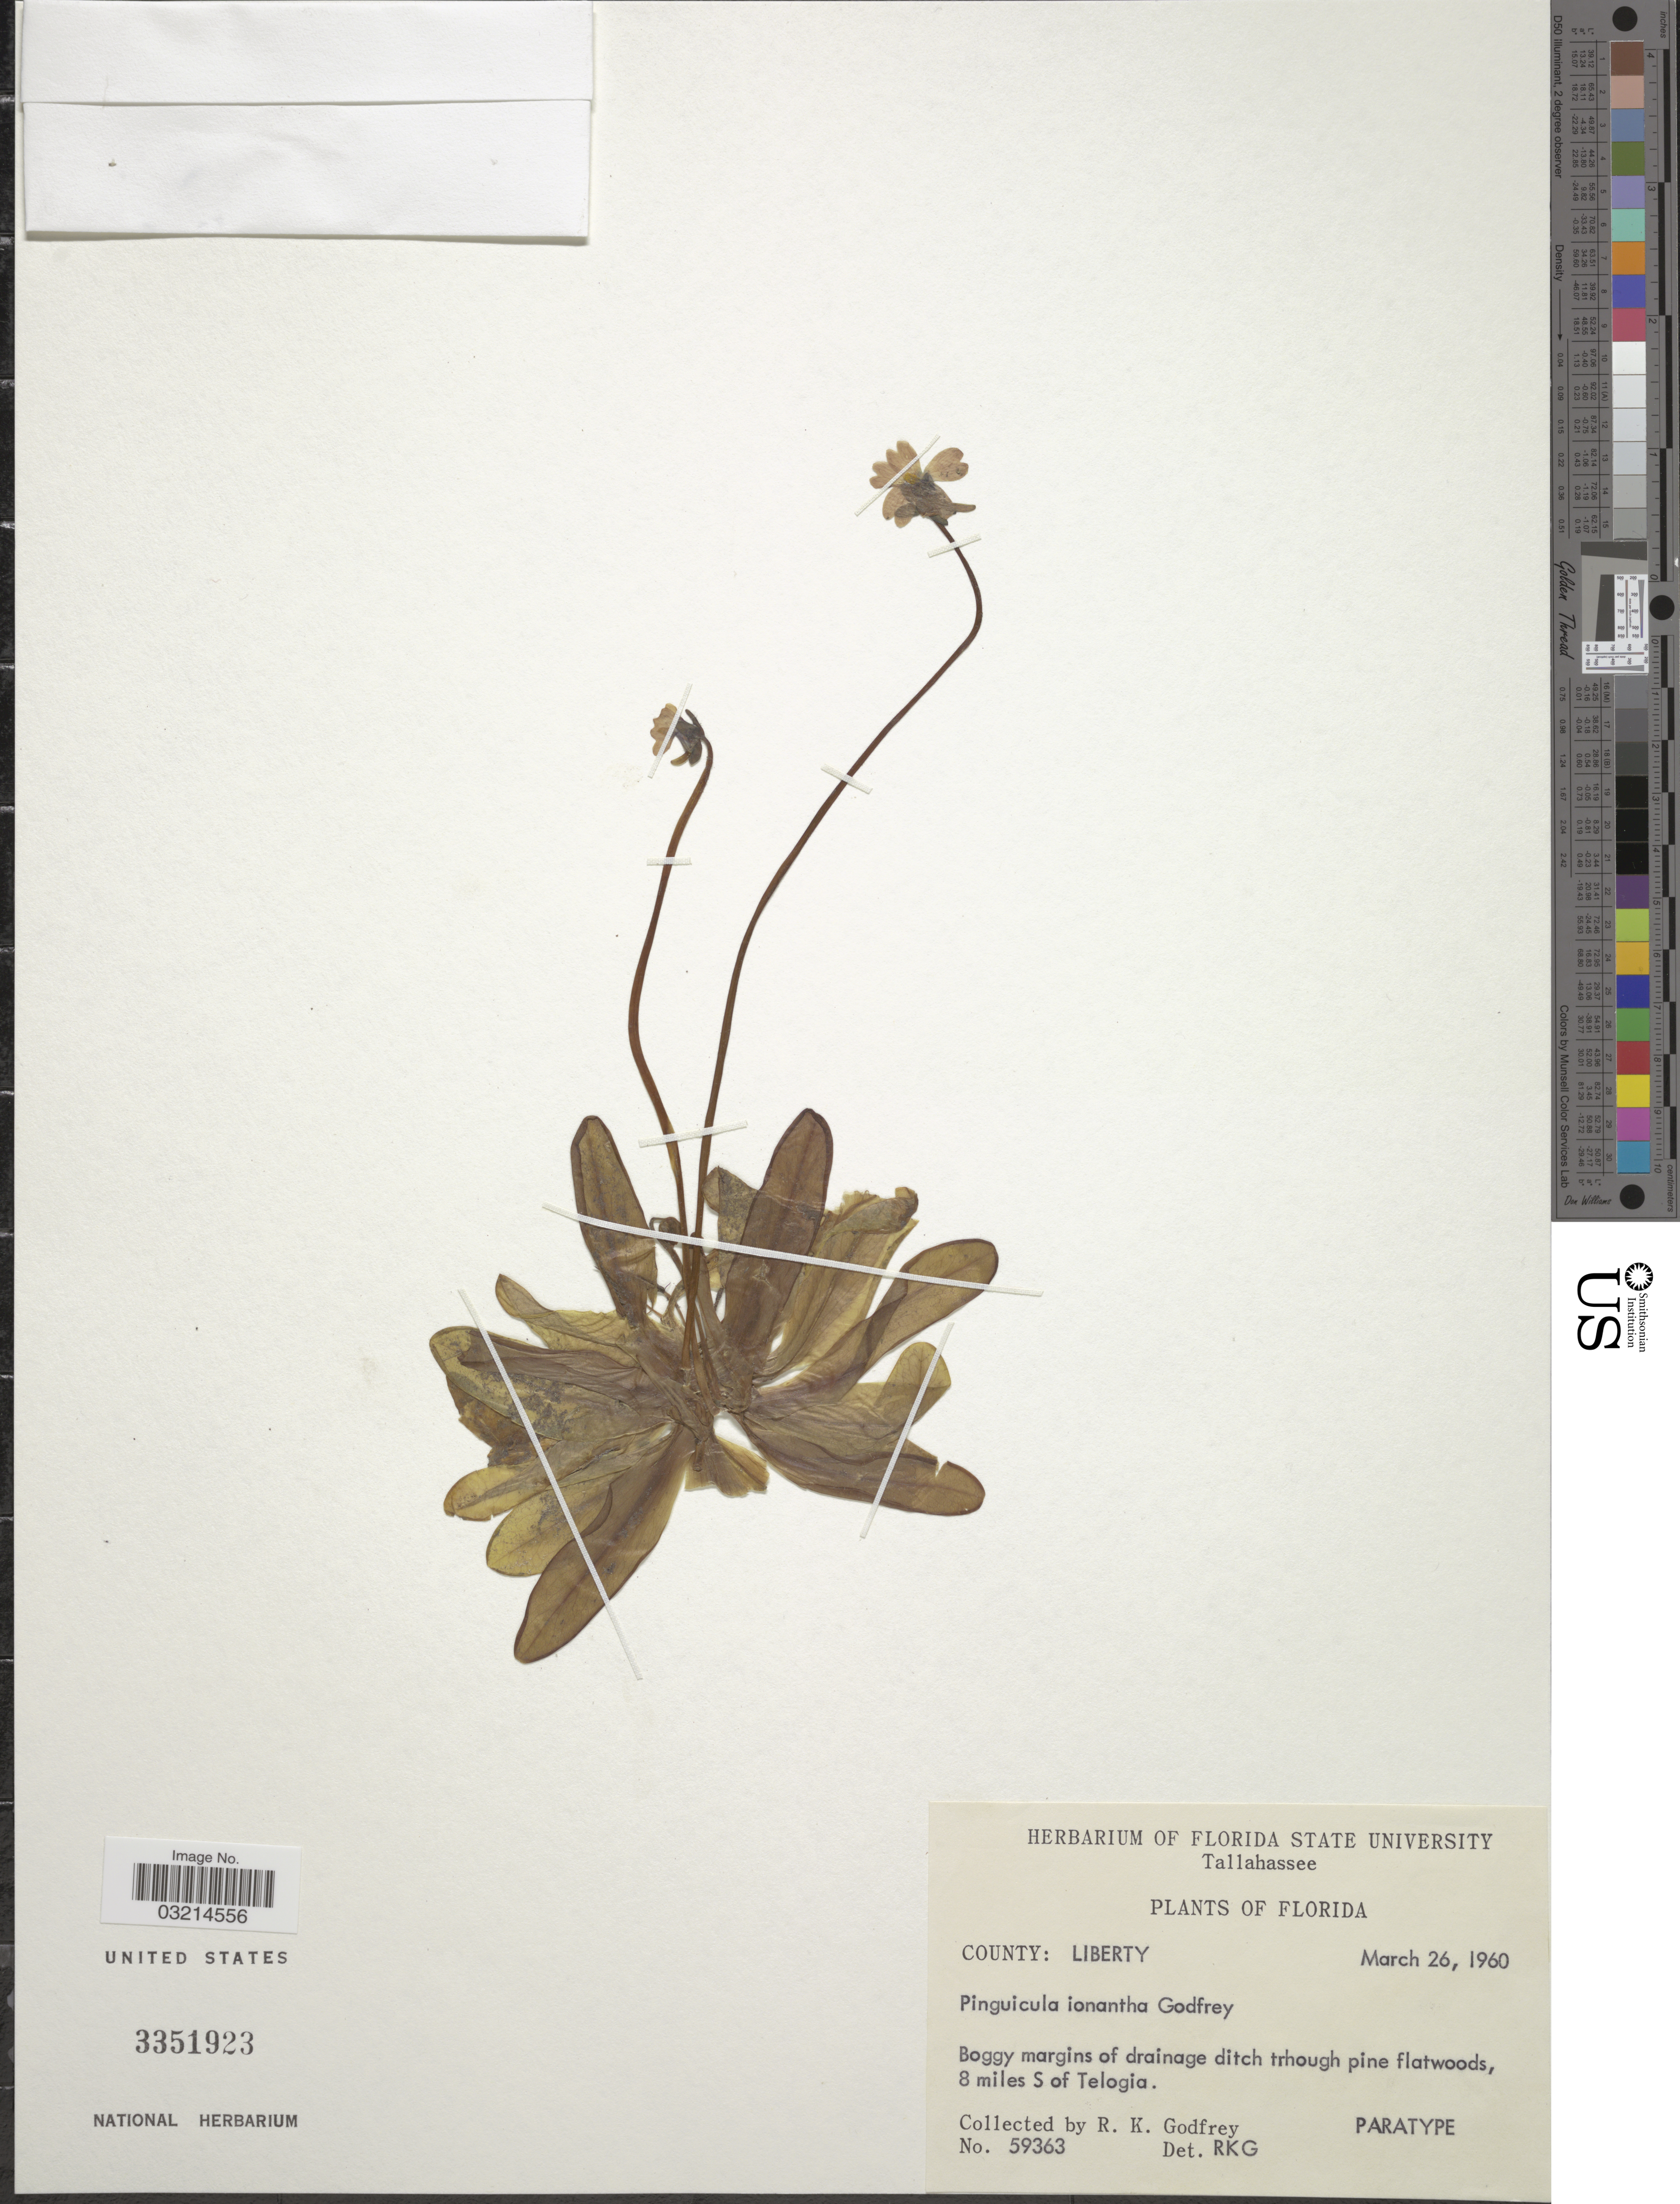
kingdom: Plantae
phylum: Tracheophyta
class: Magnoliopsida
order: Lamiales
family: Lentibulariaceae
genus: Pinguicula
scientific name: Pinguicula ionantha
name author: R.K. Godfrey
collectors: R. K. Godfrey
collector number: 59363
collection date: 1960-03-26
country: United States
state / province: Florida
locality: County: Liberty, Boggy margins of drainage ditch through pine flatwoods, 8 miles S of Telogia.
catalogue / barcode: US 3351923